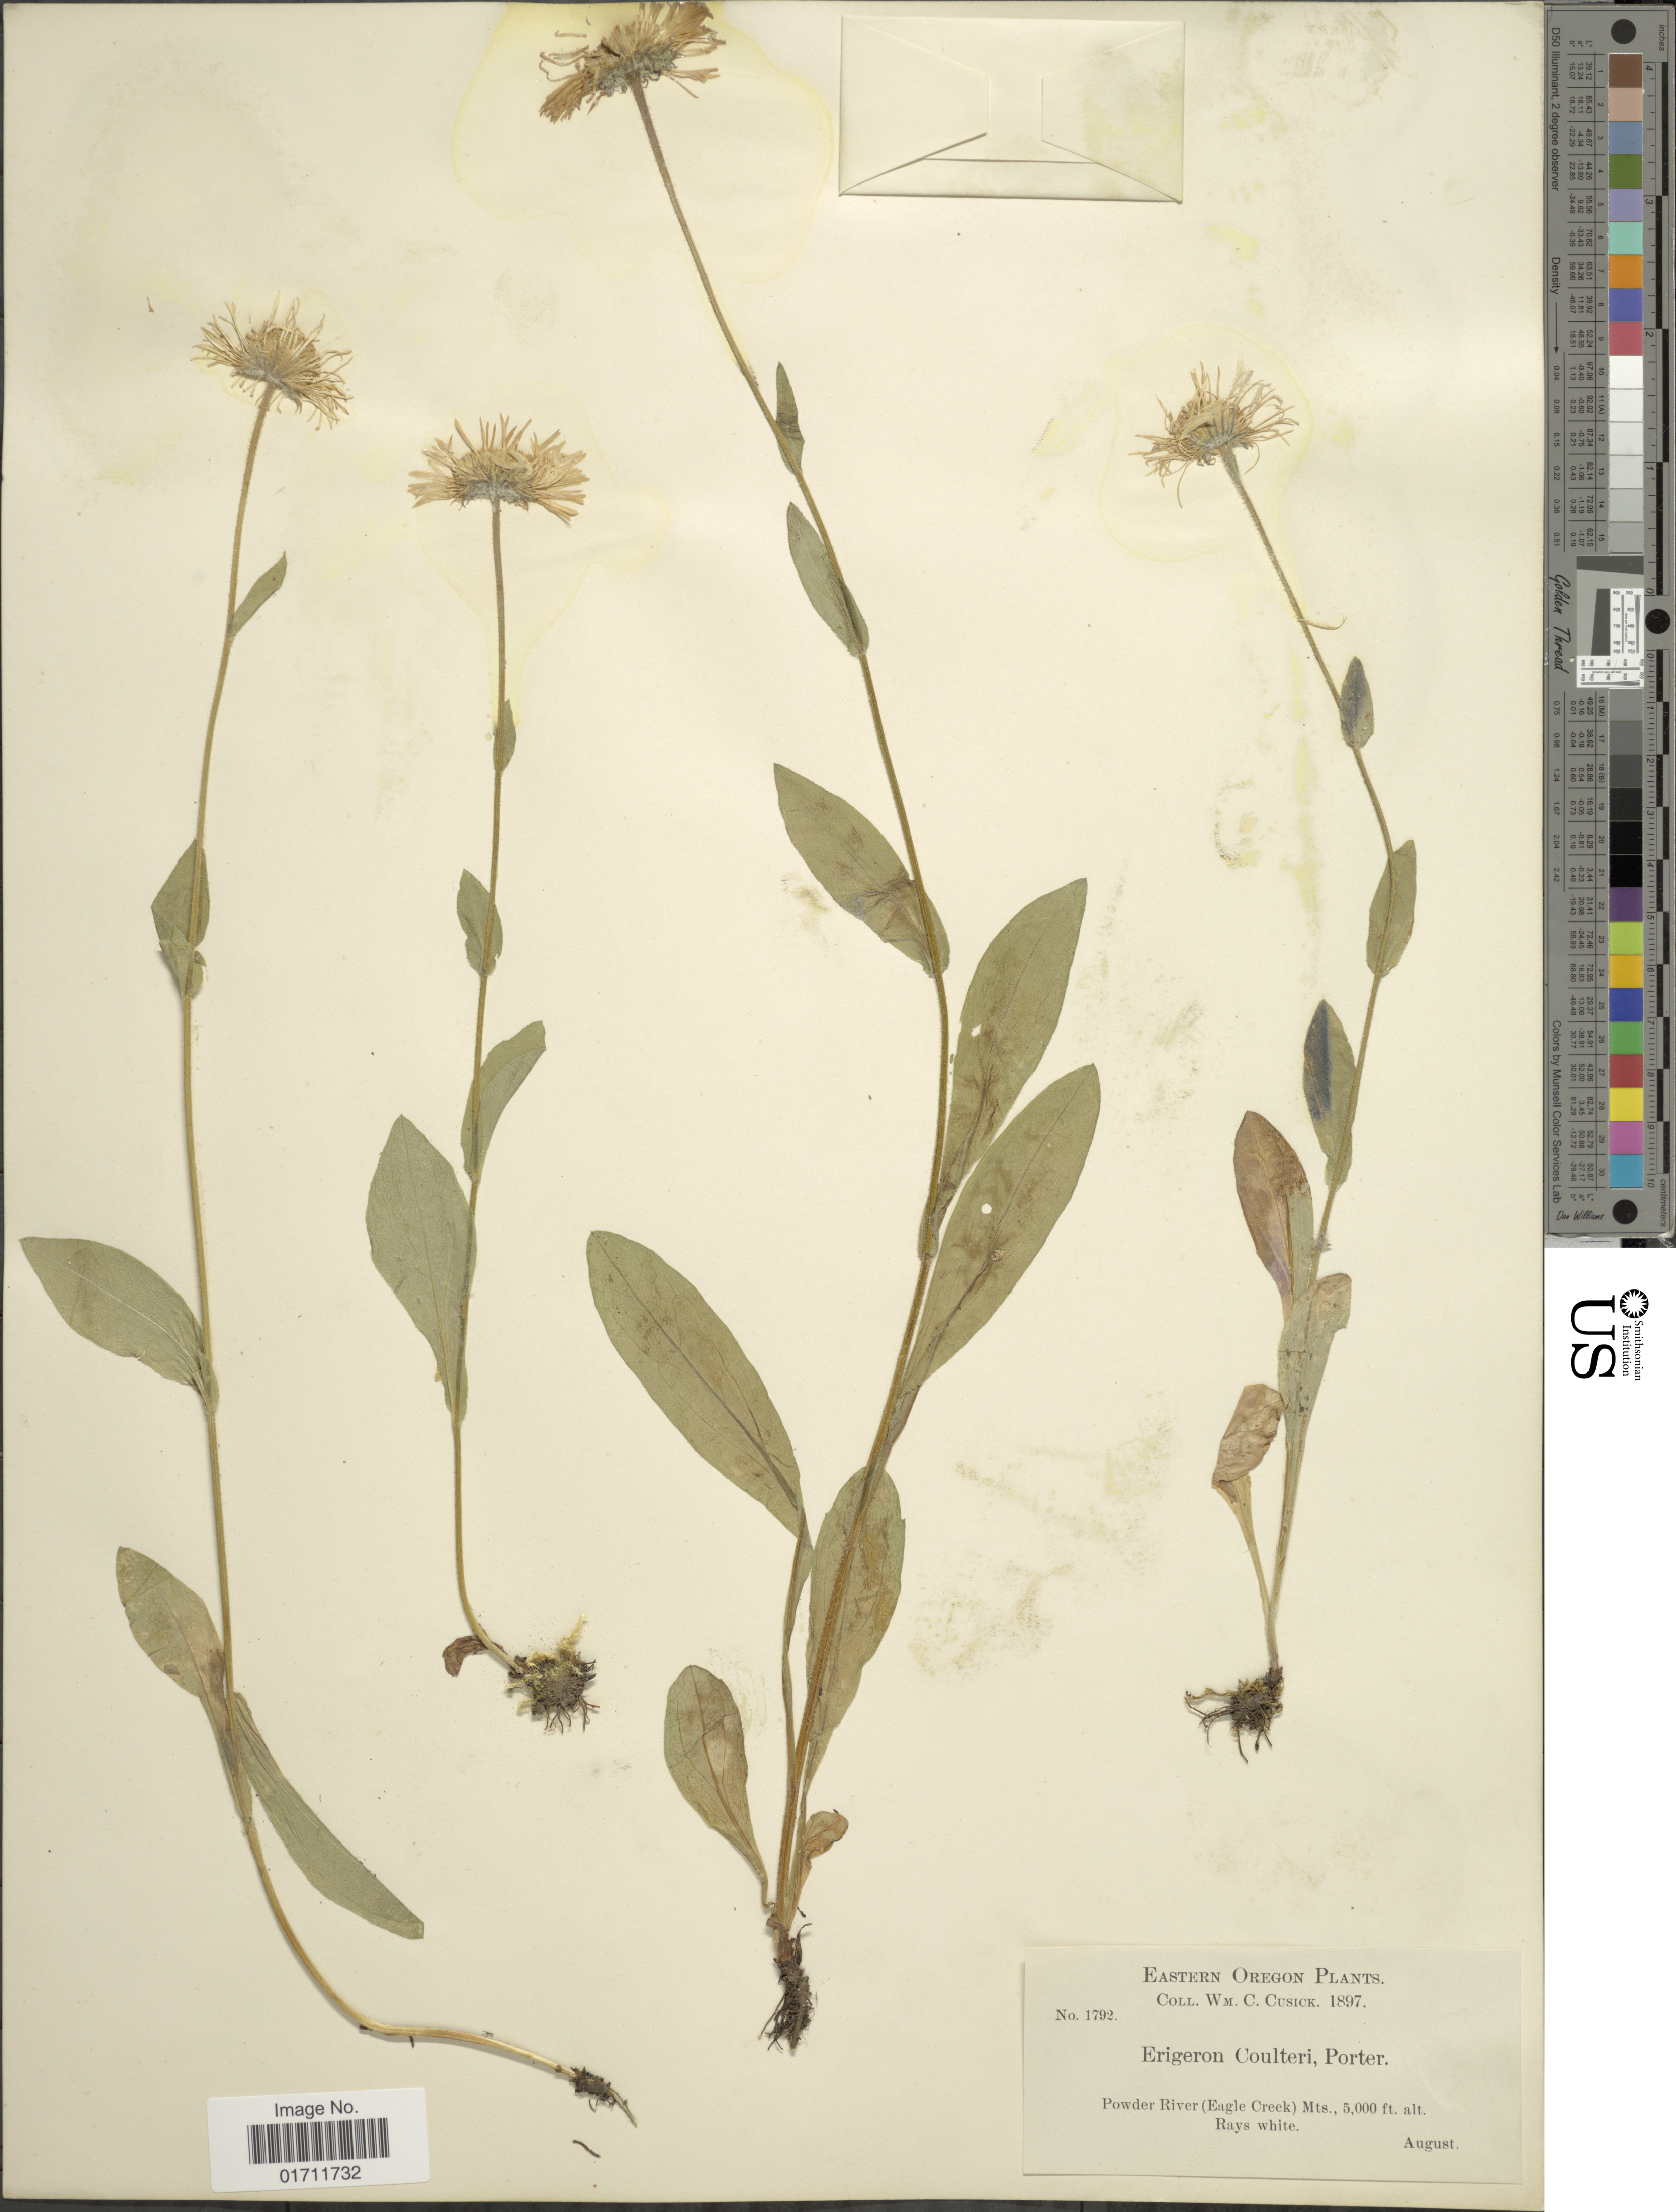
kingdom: Plantae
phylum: Tracheophyta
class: Magnoliopsida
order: Asterales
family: Asteraceae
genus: Erigeron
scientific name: Erigeron coulteri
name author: Porter in Porter & J.M. Coult.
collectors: W. C. Cusick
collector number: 1792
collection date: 1897-08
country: United States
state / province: Oregon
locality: Eastern Oregon, Powder River (Eagle Creek) Mts., Rays white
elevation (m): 1524